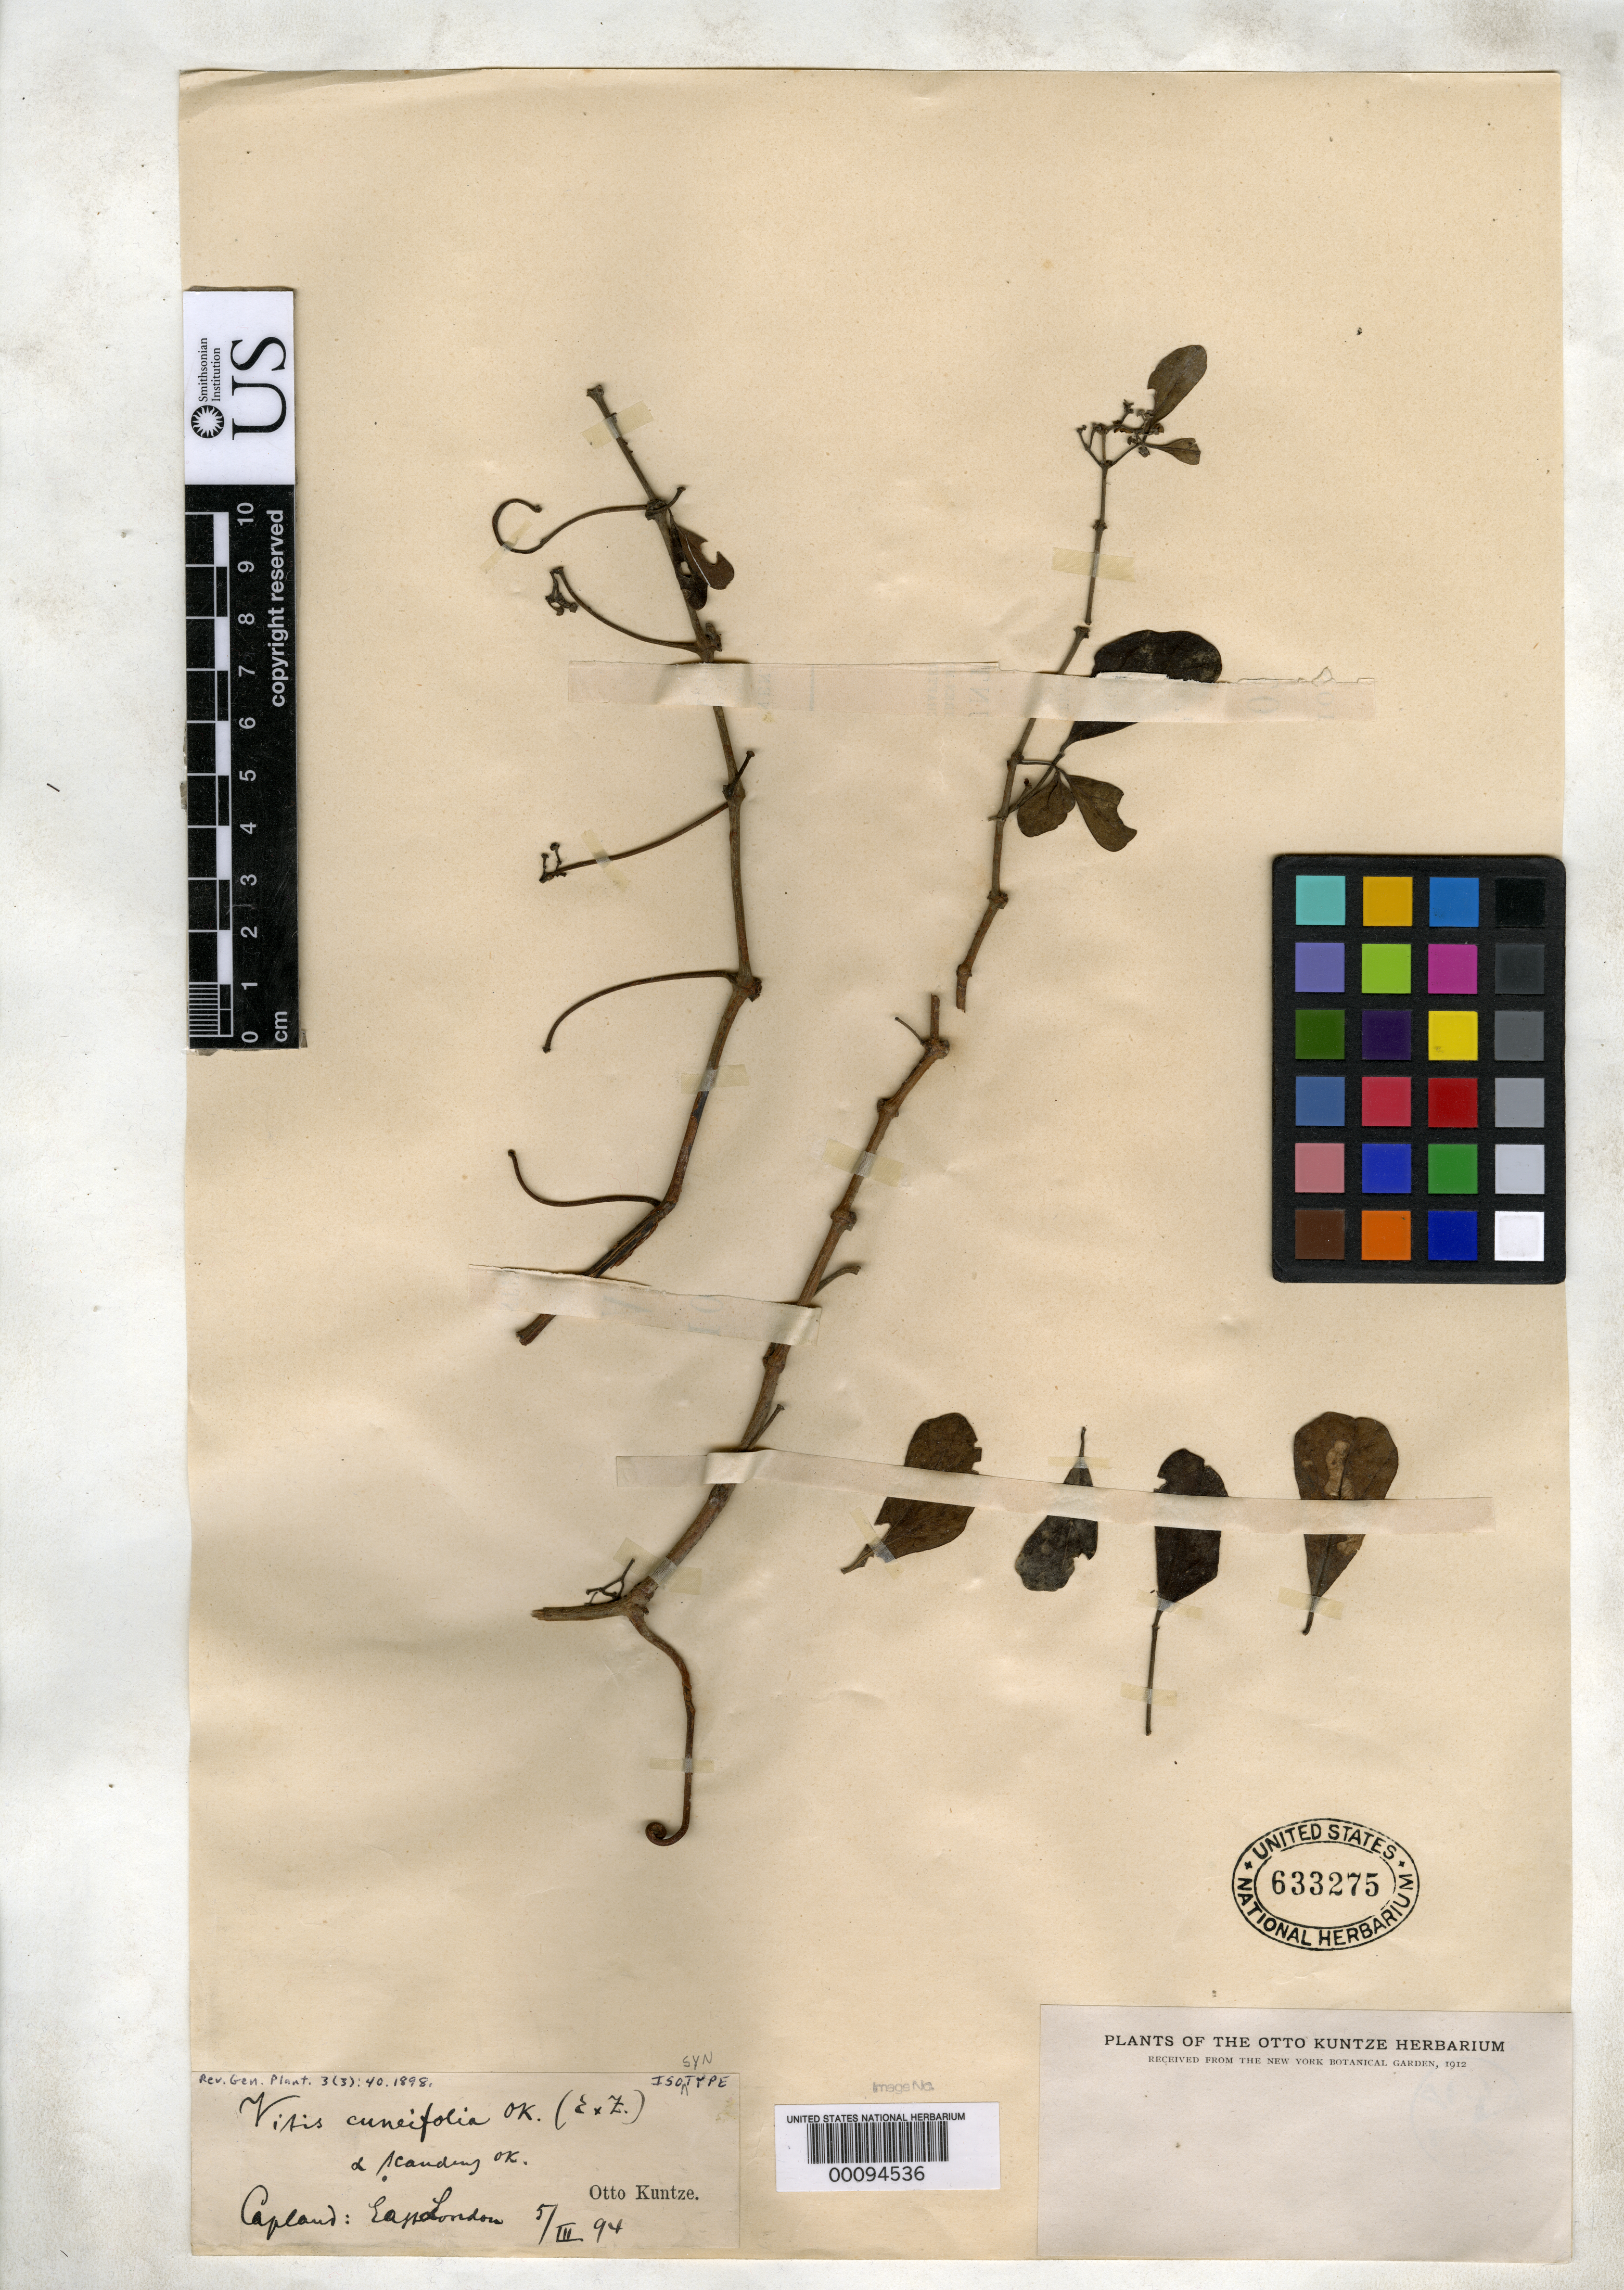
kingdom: Plantae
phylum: Tracheophyta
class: Magnoliopsida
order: Vitales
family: Vitaceae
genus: Vitis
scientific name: Vitis cuneifolia var. scandens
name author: Kuntze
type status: Isosyntype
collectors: C.E.O. Kuntze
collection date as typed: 05 Mar 1894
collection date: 1894-03-05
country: South Africa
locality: East London.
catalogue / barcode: US 633275